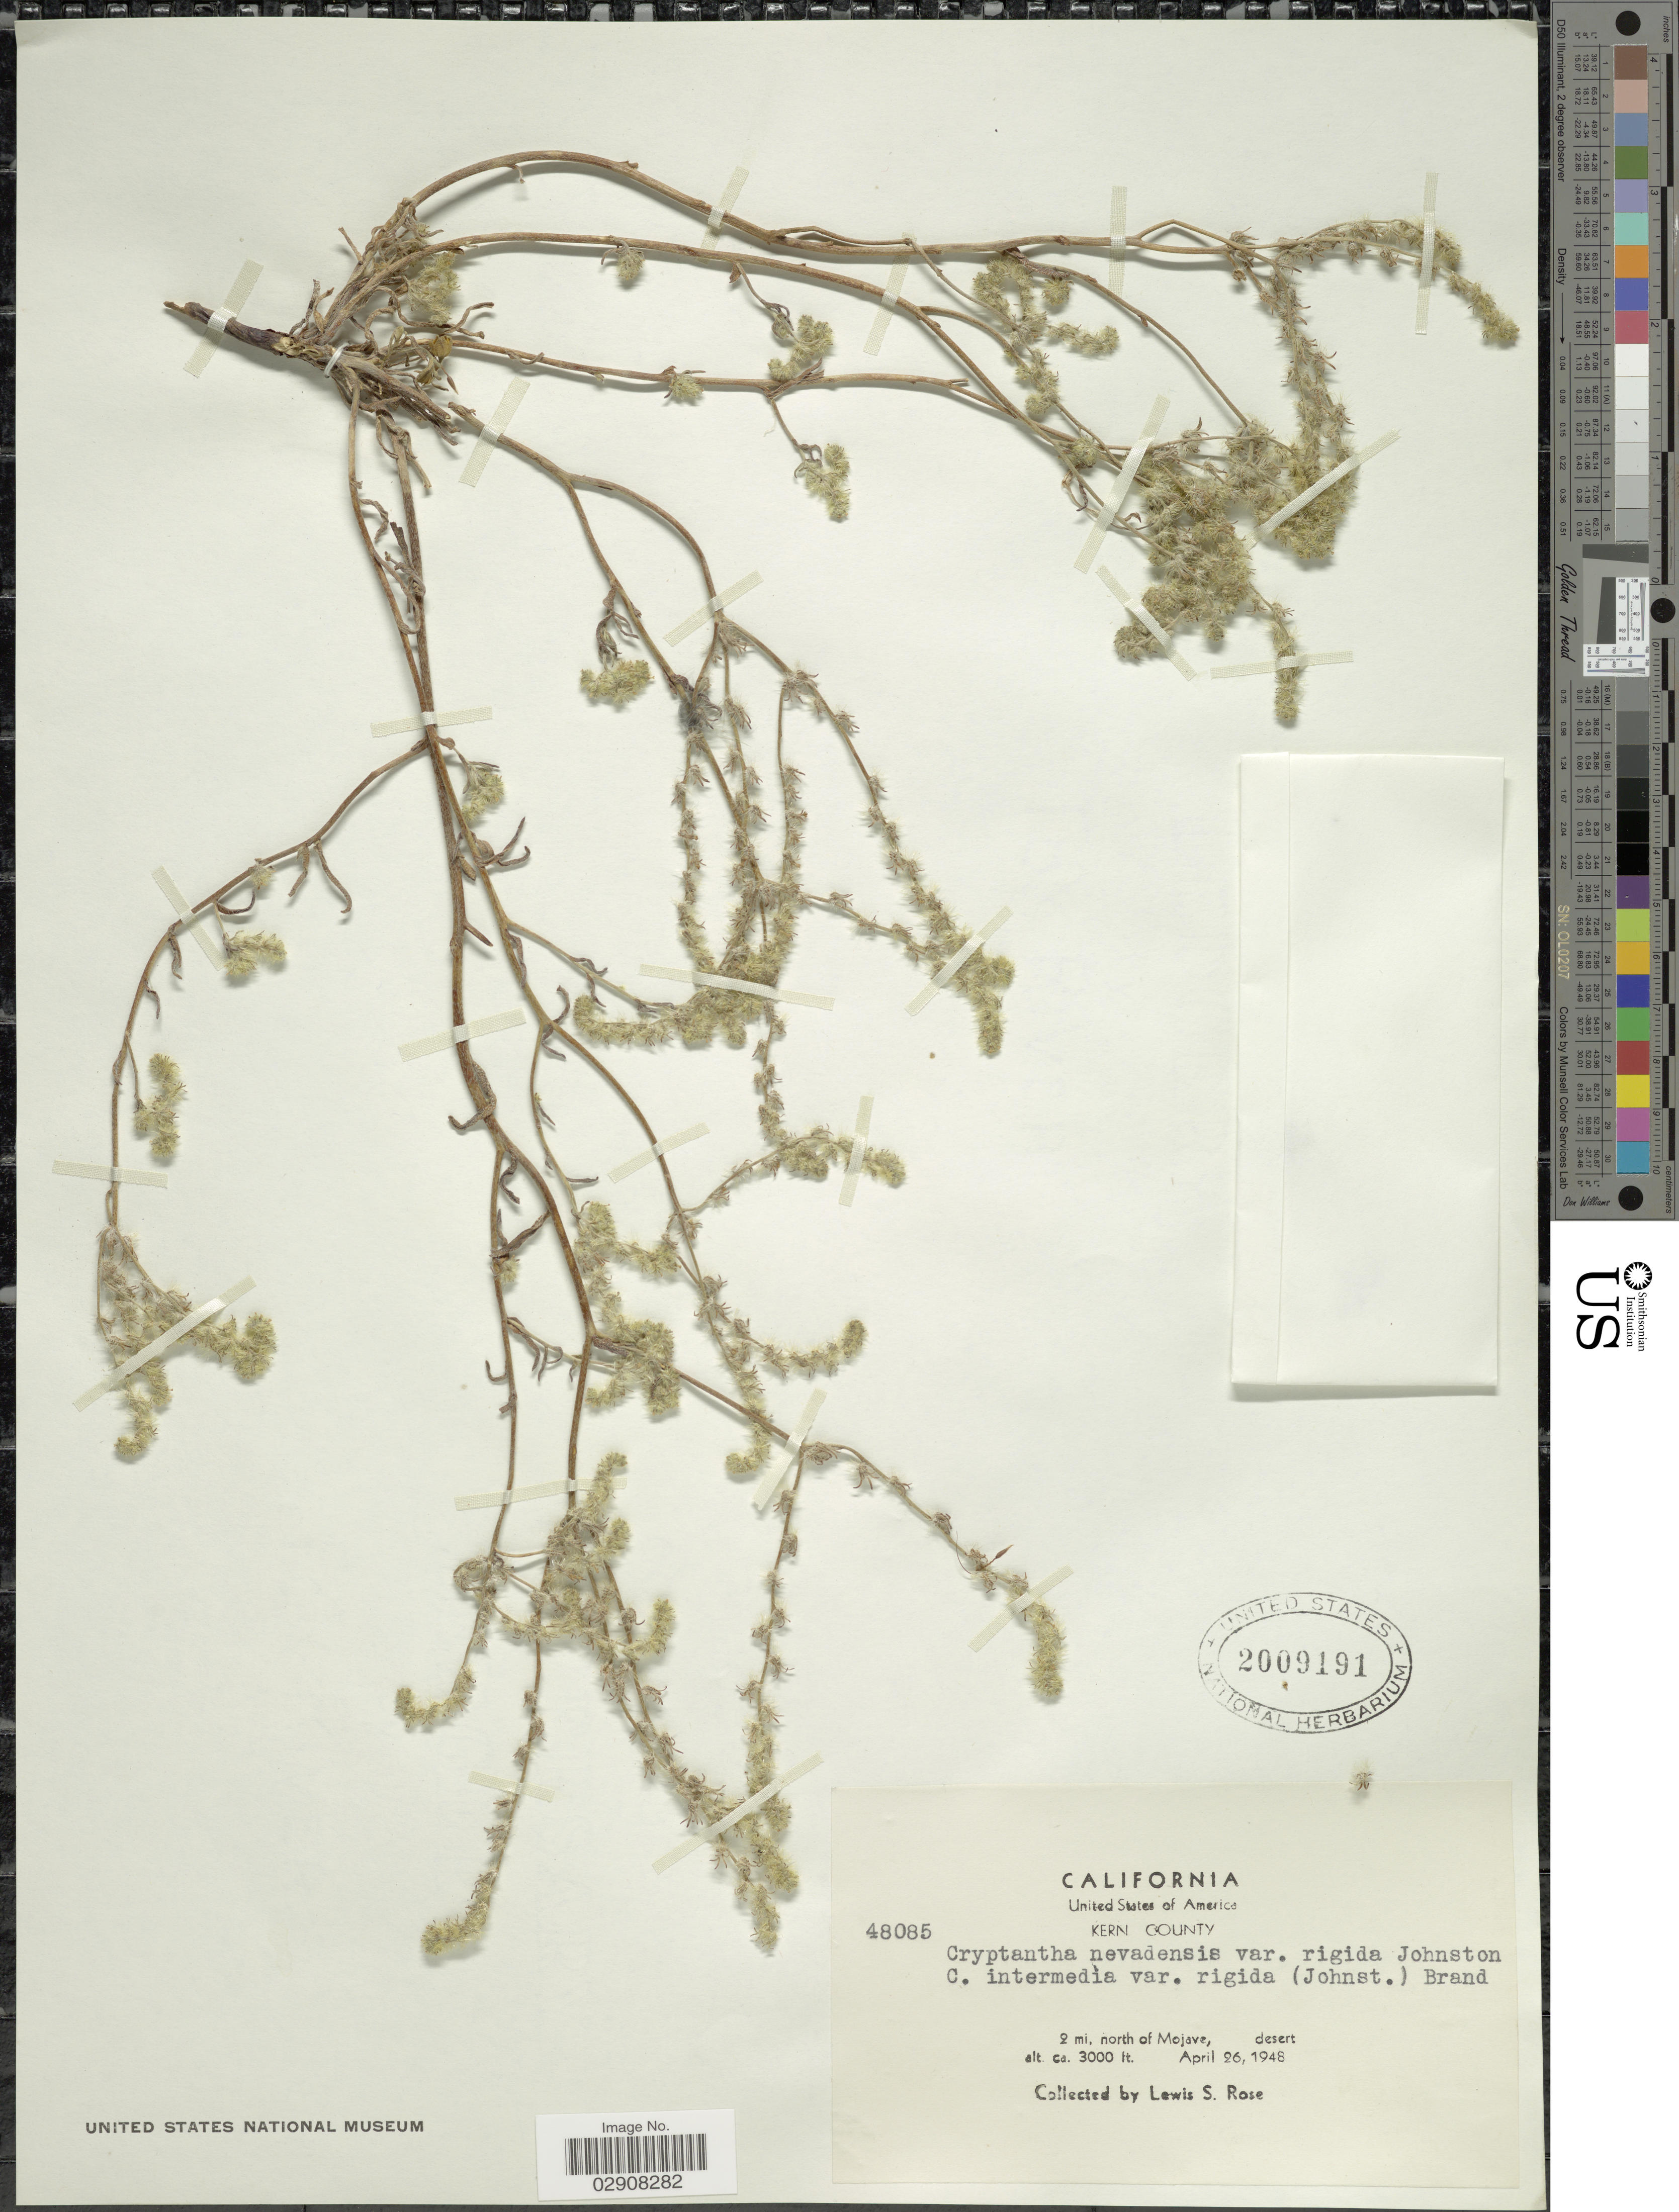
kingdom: Plantae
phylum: Tracheophyta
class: Magnoliopsida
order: Boraginales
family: Boraginaceae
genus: Cryptantha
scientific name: Cryptantha nevadensis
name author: A. Nelson & P.B. Kenn.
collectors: L. S. Rose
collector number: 48085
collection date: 1948-04-26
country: United States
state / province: California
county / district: Kern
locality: Kern County. 2 mi. north of Mojave, desert.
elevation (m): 914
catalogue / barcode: US 2009191